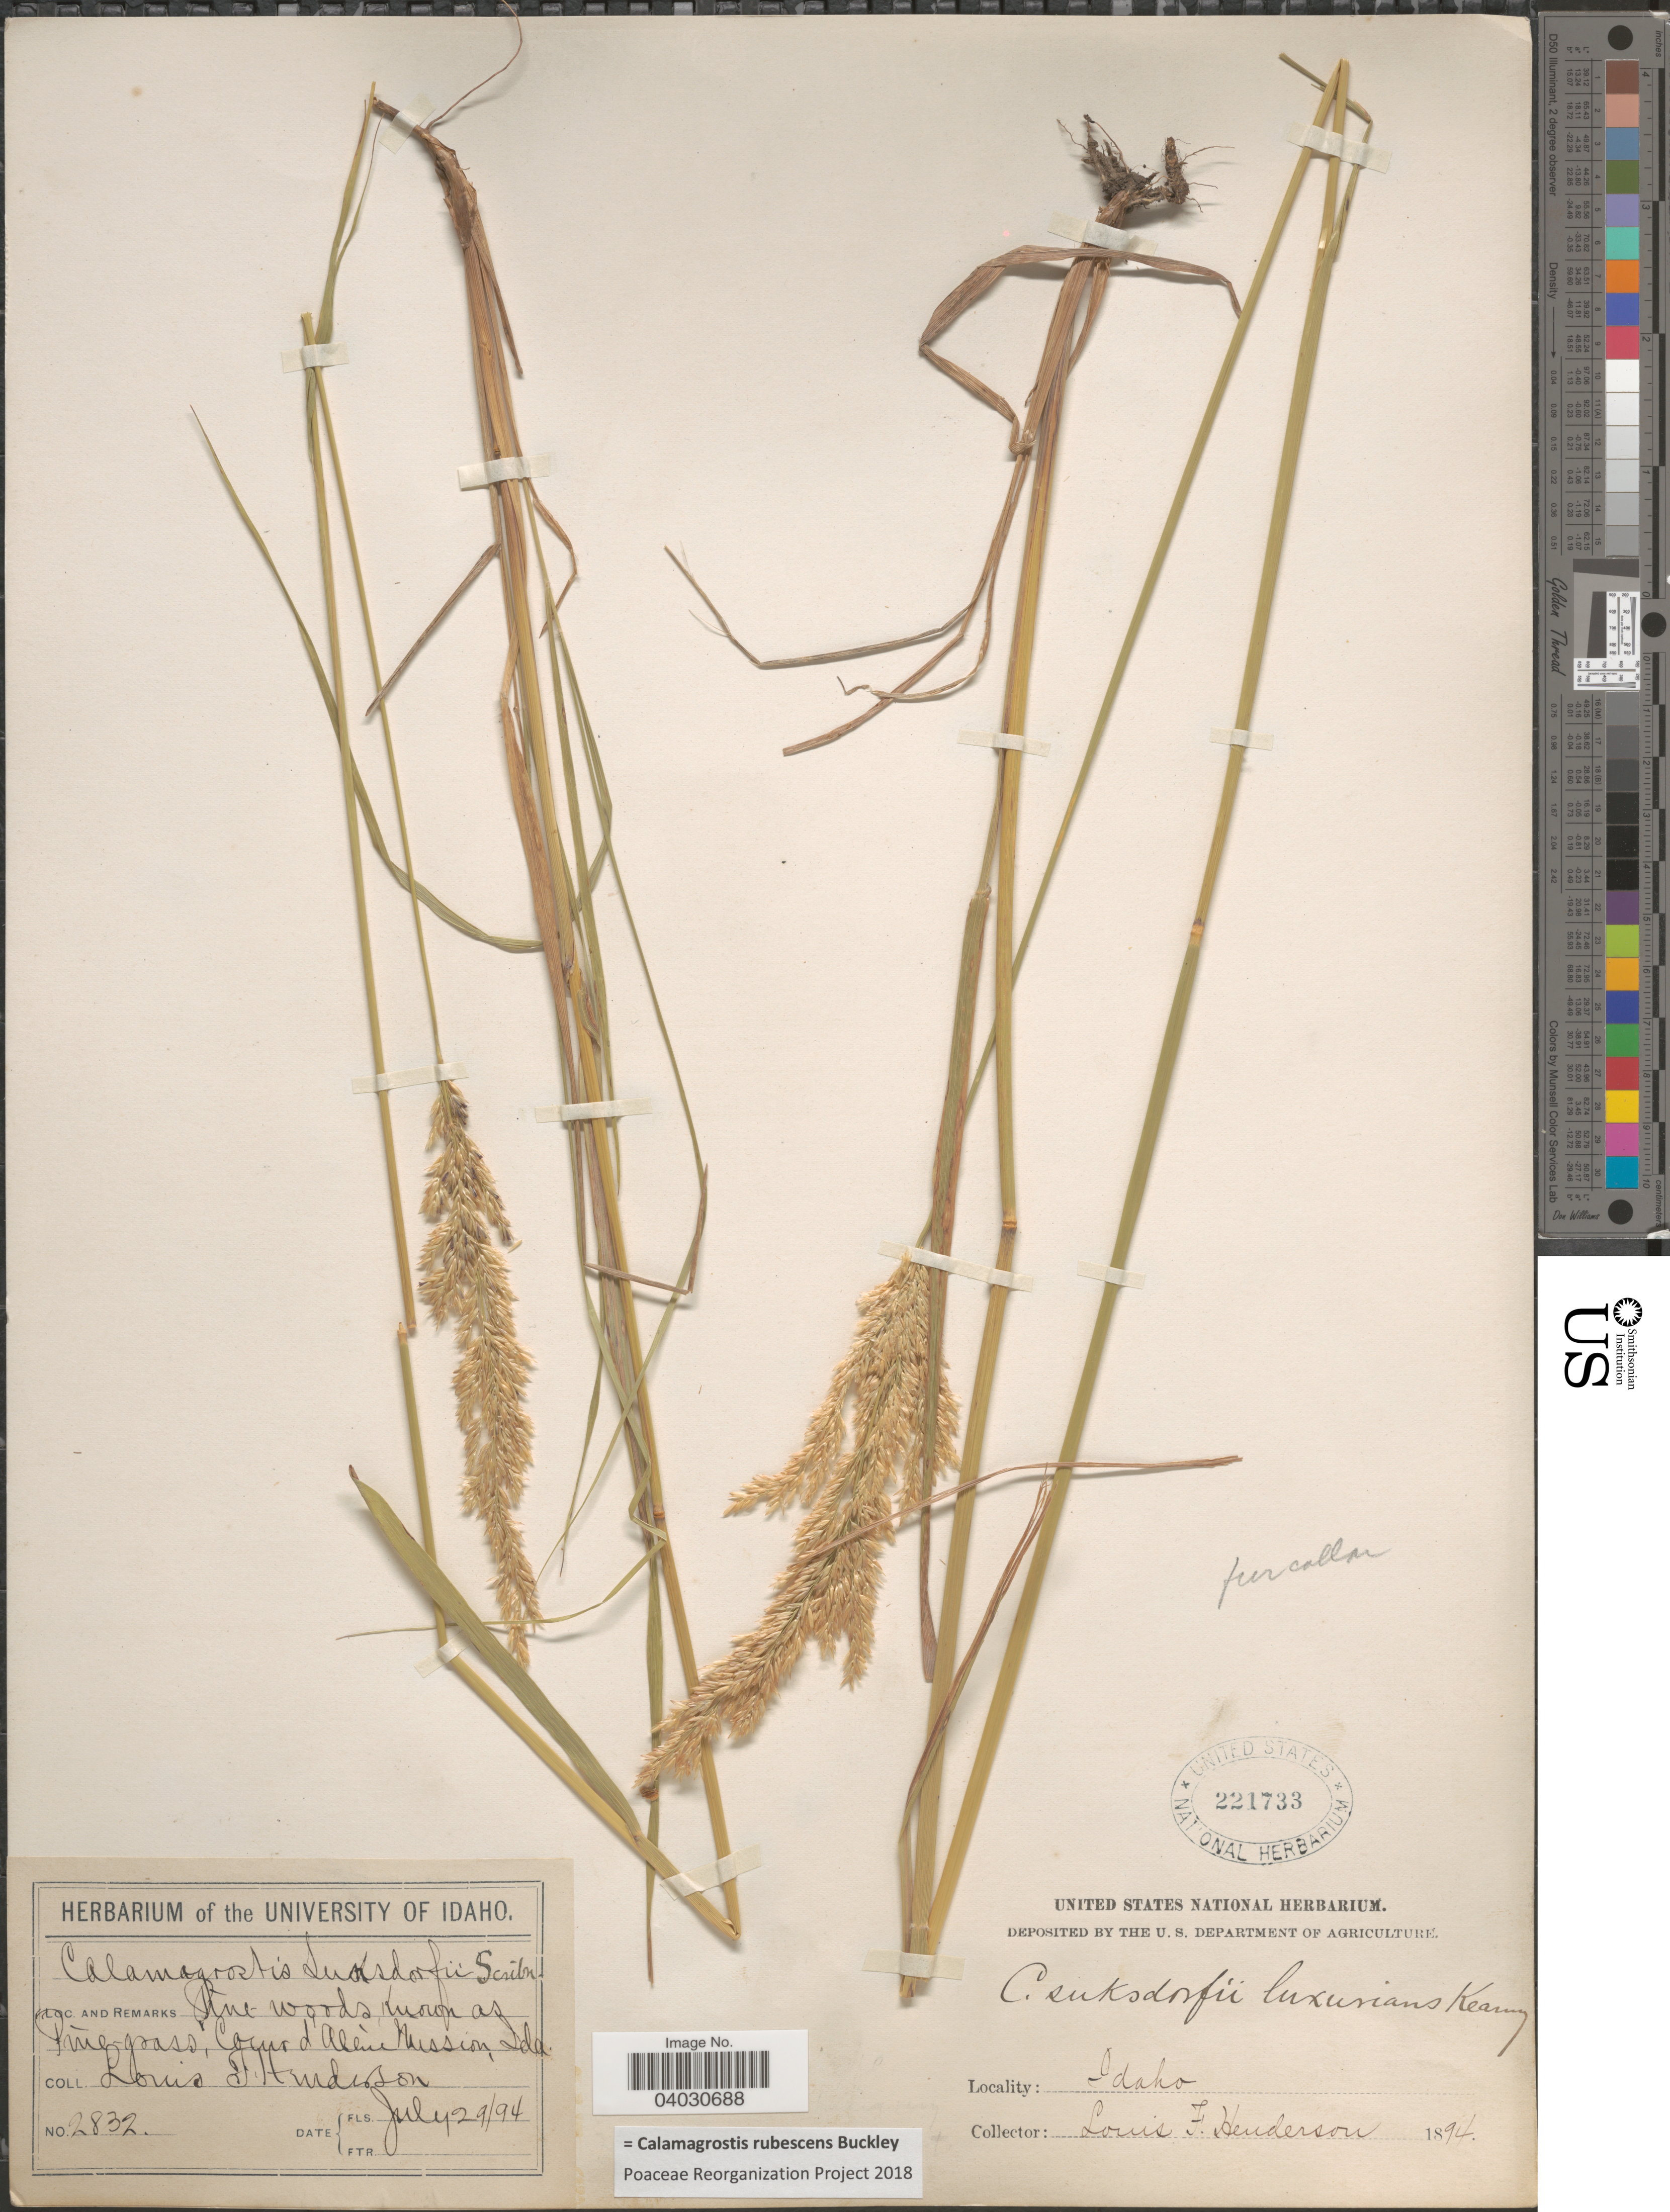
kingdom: Plantae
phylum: Tracheophyta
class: Liliopsida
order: Poales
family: Poaceae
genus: Calamagrostis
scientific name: Calamagrostis rubescens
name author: Buckley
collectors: L. Henderson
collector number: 2832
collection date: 1894-07-29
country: United States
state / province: Idaho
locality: Coeur d'Alene Mission.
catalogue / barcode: US 221733